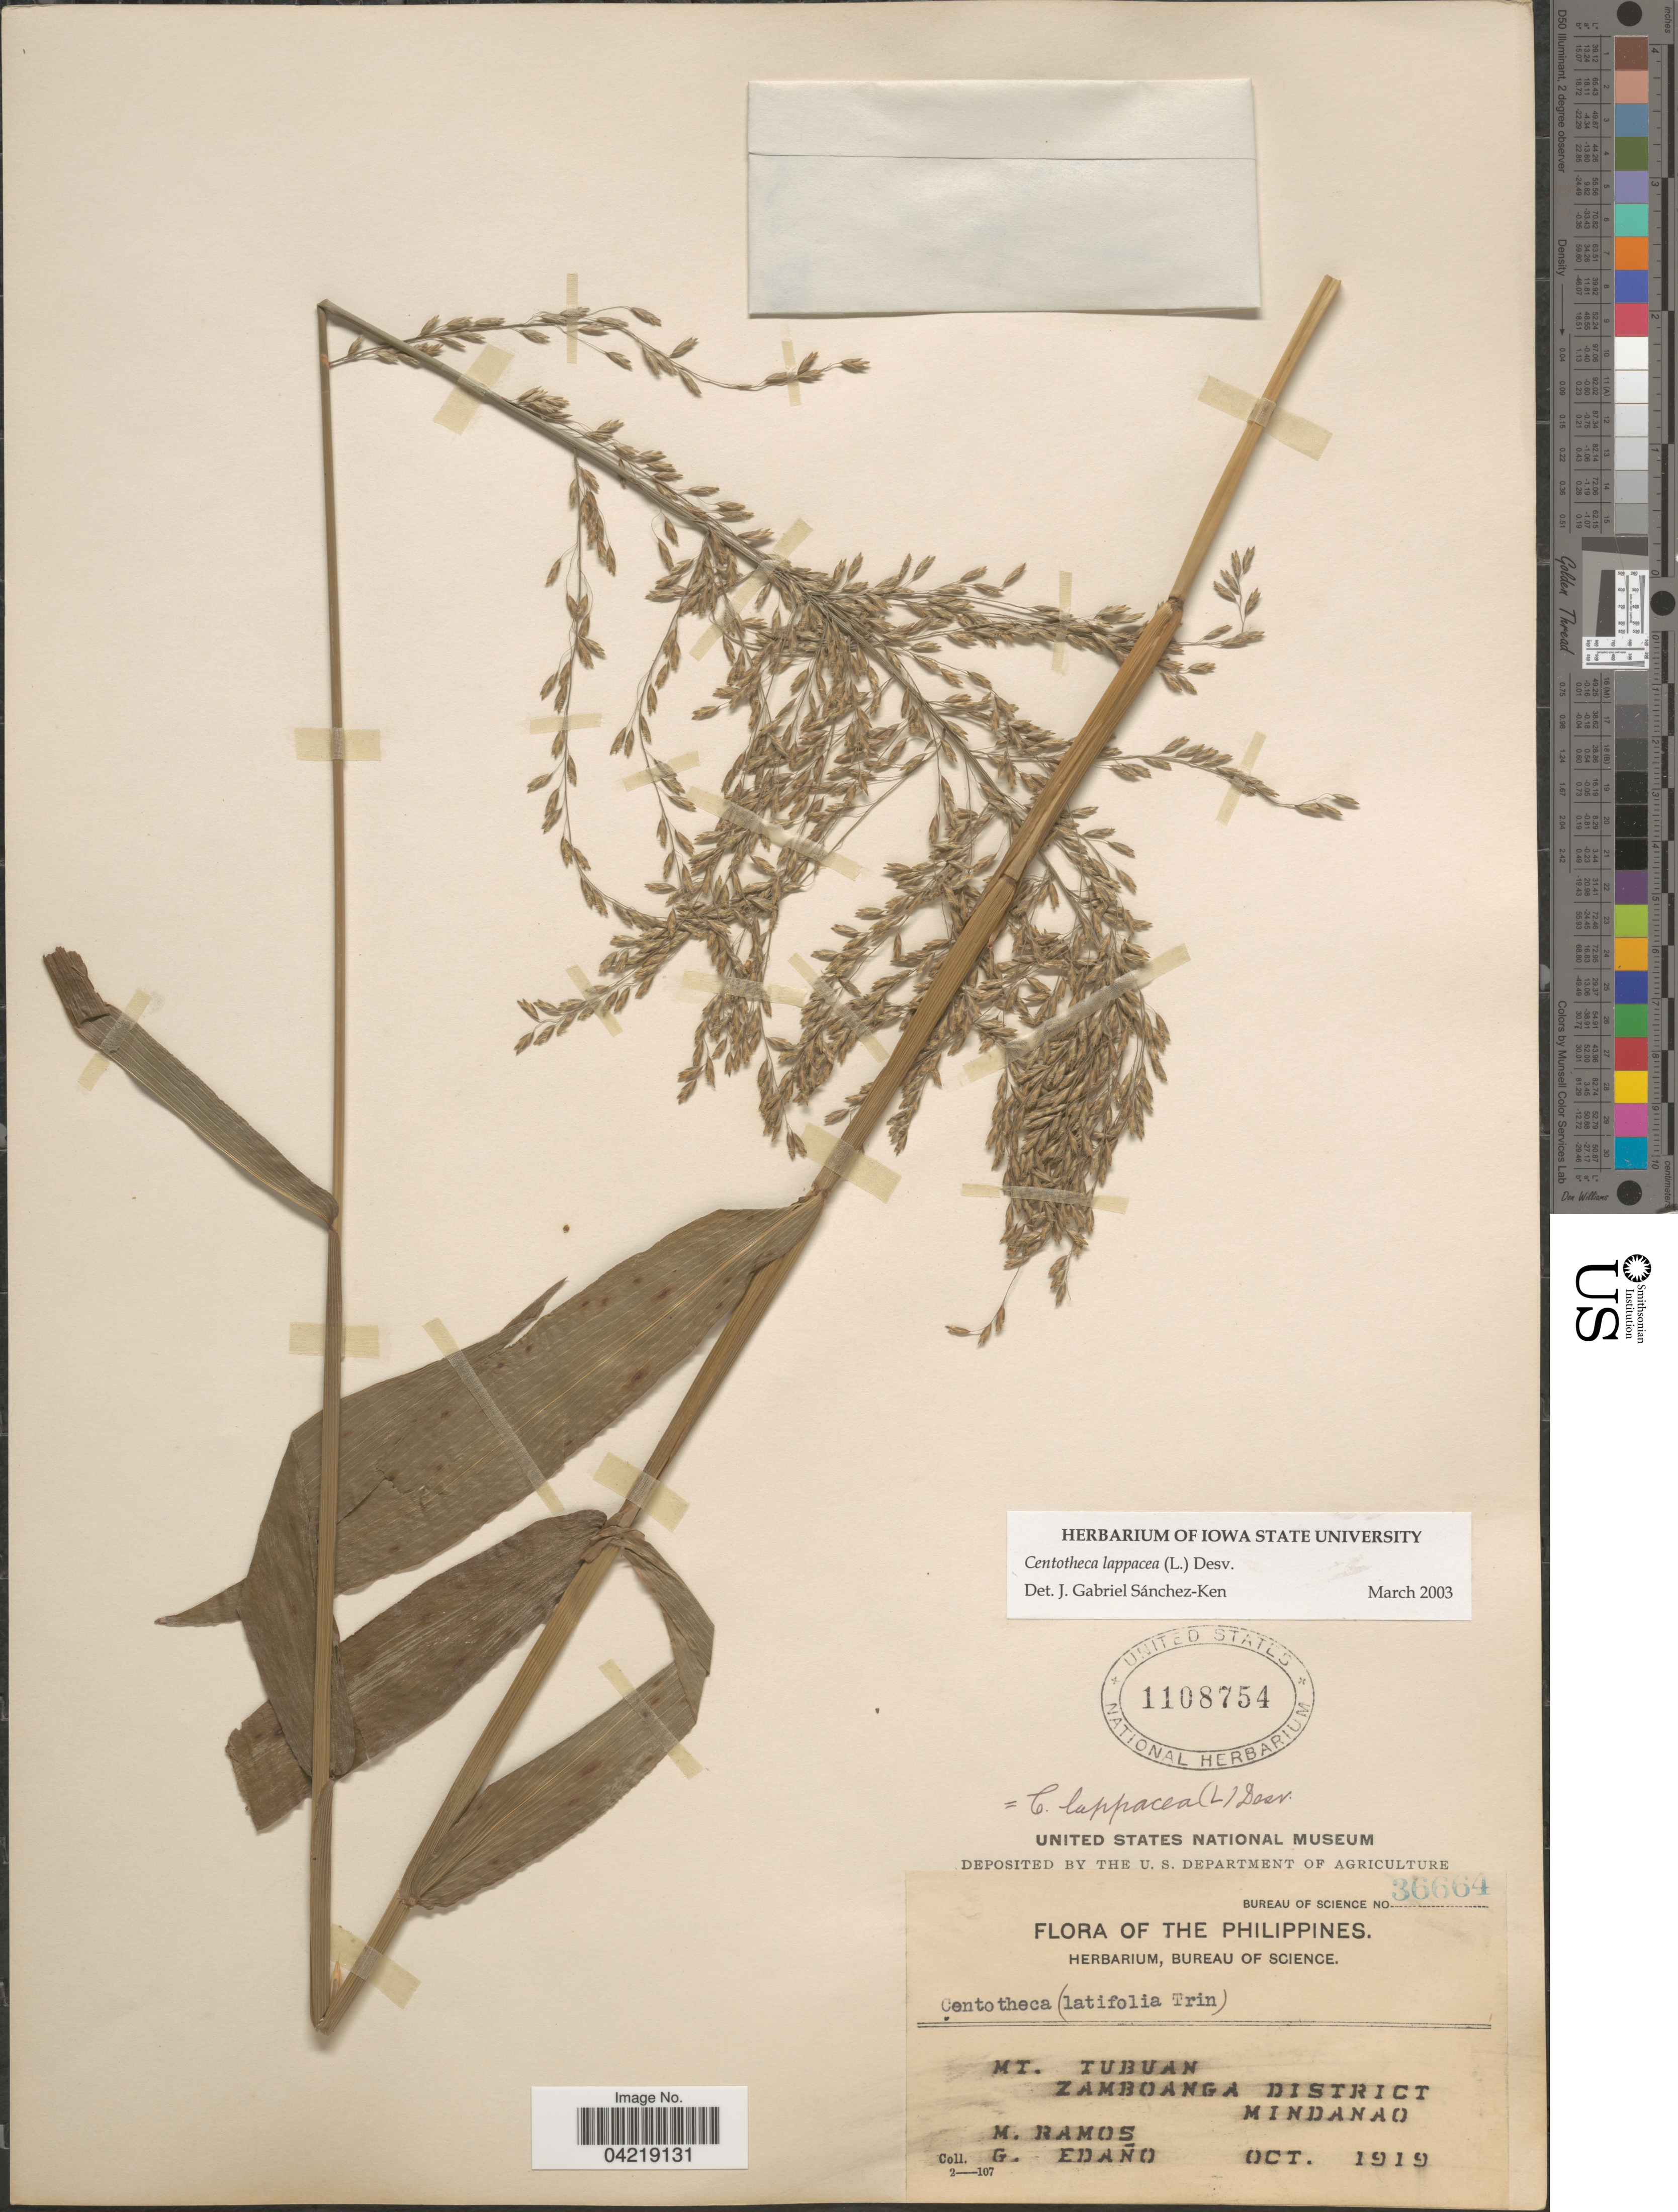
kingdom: Plantae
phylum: Tracheophyta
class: Liliopsida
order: Poales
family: Poaceae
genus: Centotheca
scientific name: Centotheca lappacea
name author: (L.) Desv.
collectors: M. Ramos & G. Edaño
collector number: Bureau of Science 36664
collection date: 1919-10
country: Philippines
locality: Mt. Tubuan, Zamboanga District, Mindanao.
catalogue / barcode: US 1108754